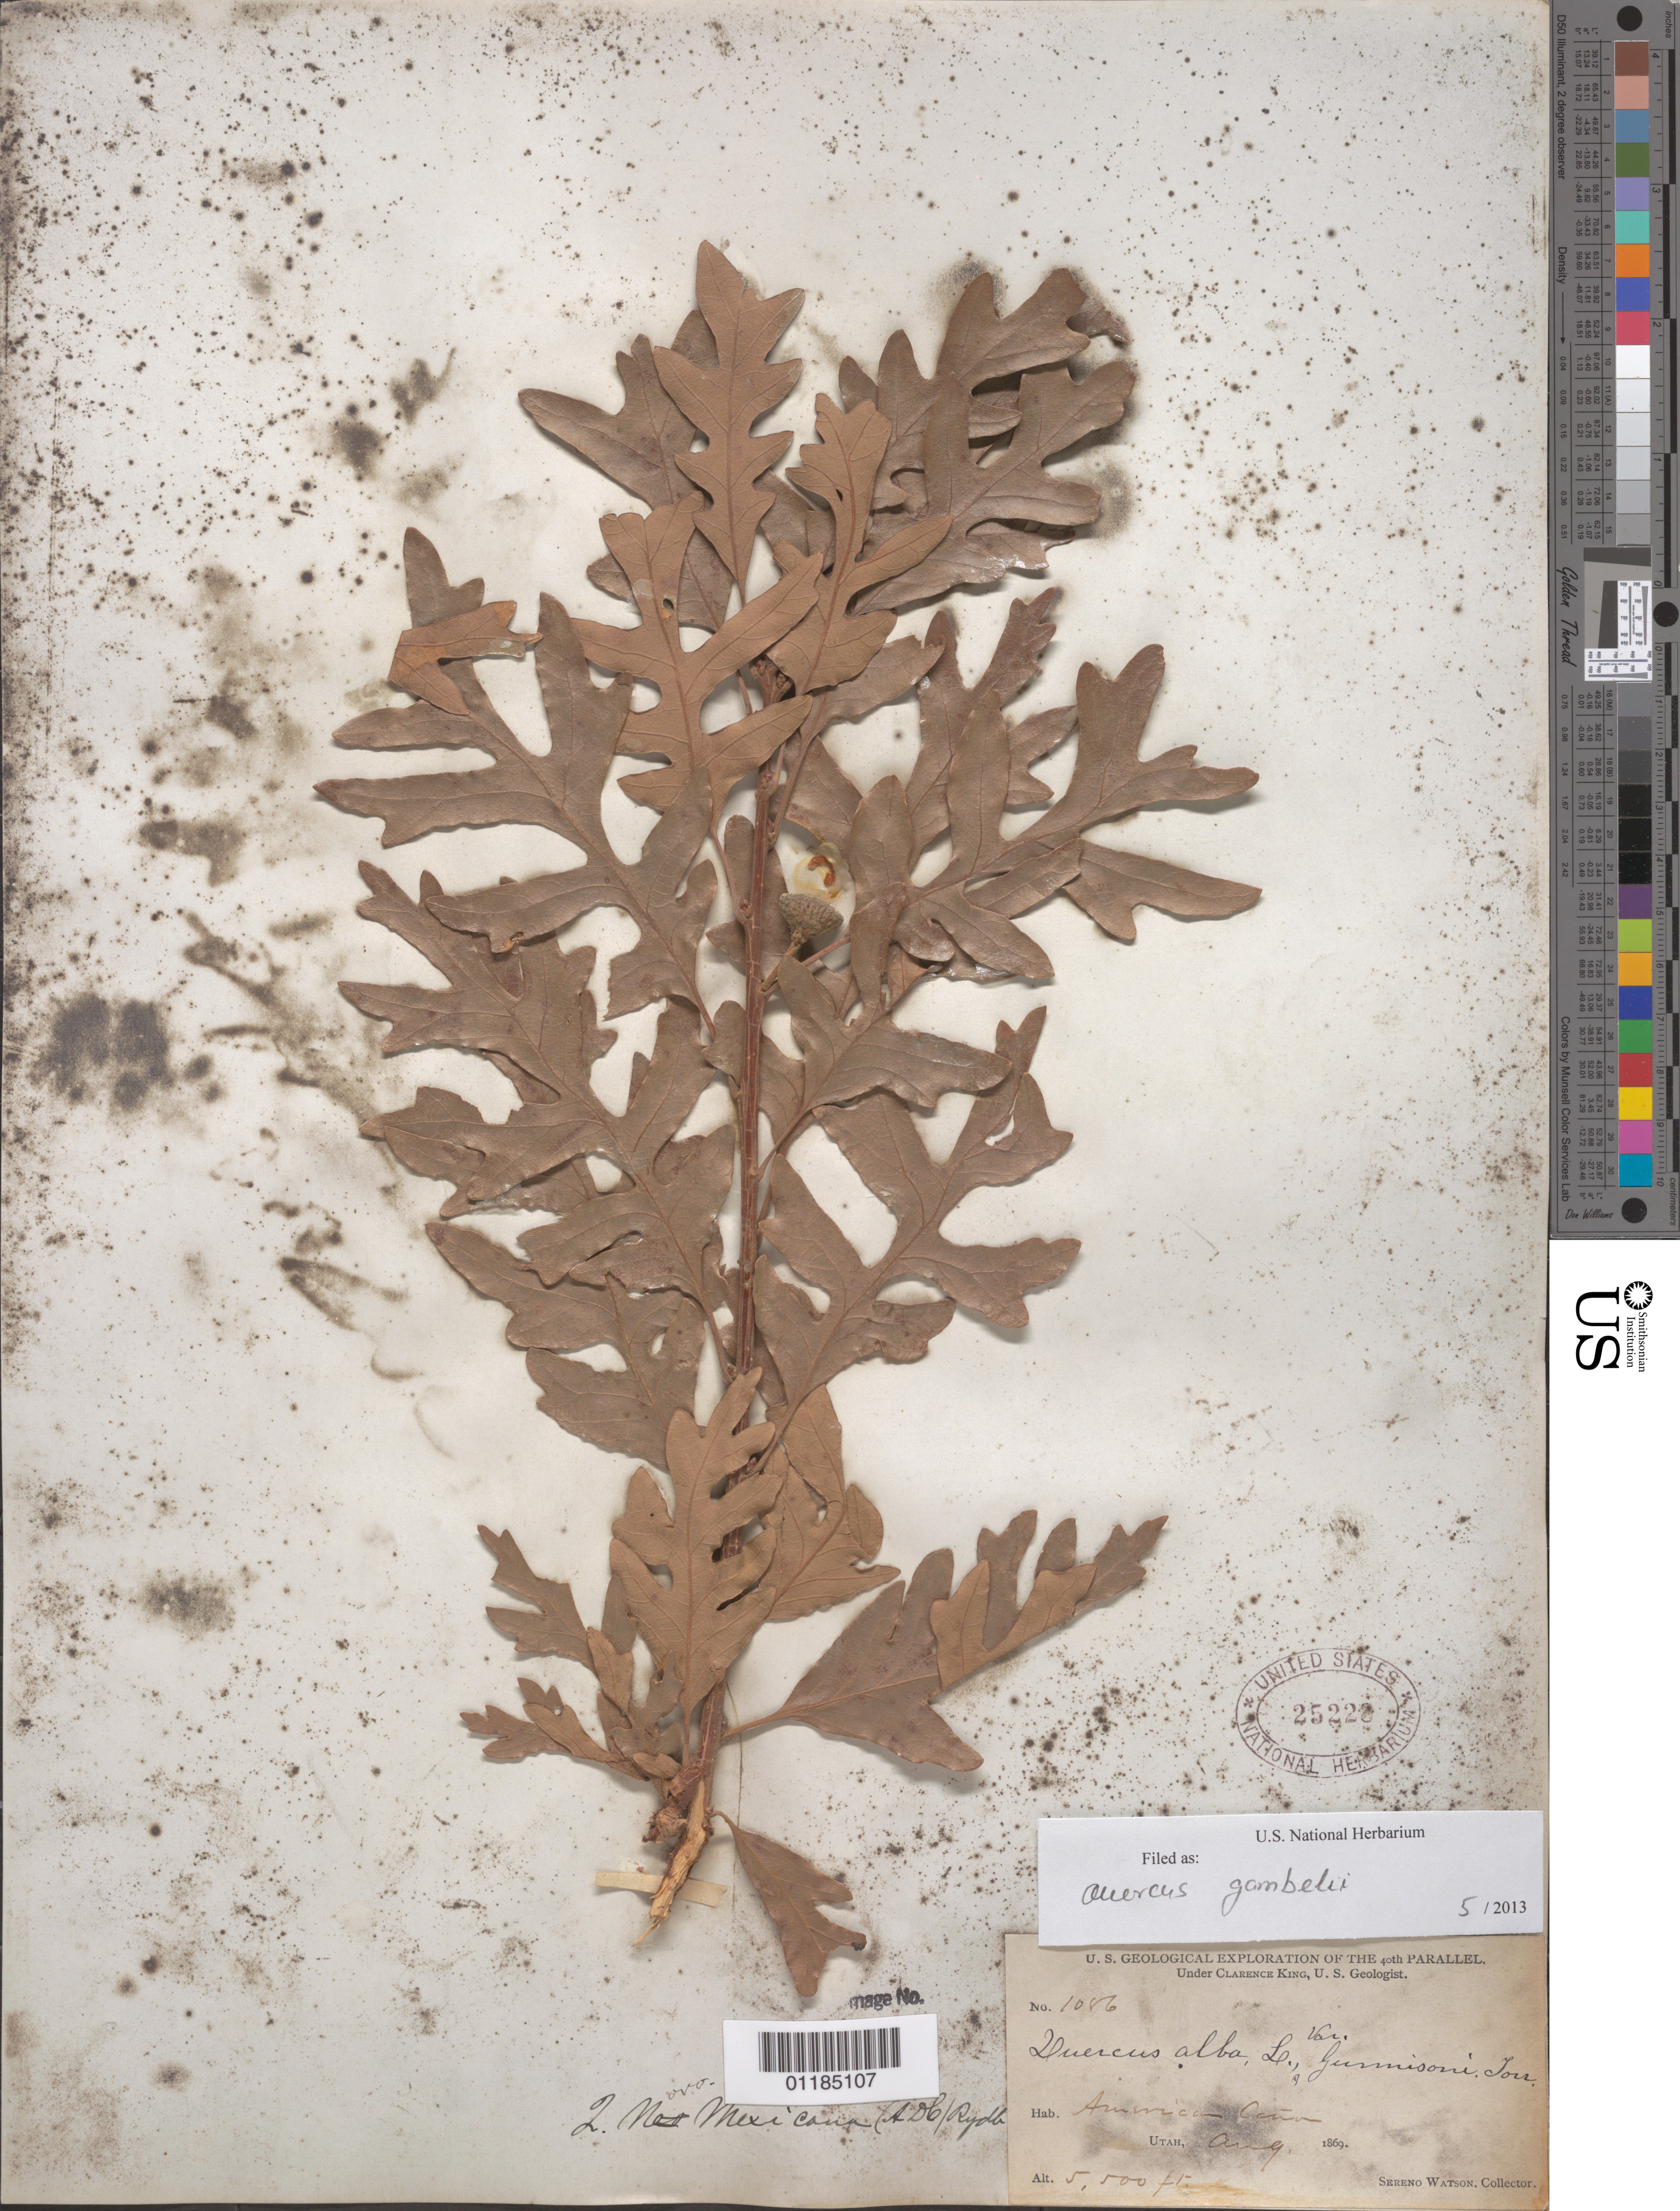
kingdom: Plantae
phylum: Tracheophyta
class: Magnoliopsida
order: Fagales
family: Fagaceae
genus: Quercus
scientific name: Quercus gambelii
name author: Nutt.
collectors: S. Watson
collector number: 1086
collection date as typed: Aug 1869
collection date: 1869-08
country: United States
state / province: Utah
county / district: Utah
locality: American Canyon.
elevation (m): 1676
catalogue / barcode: US 25228